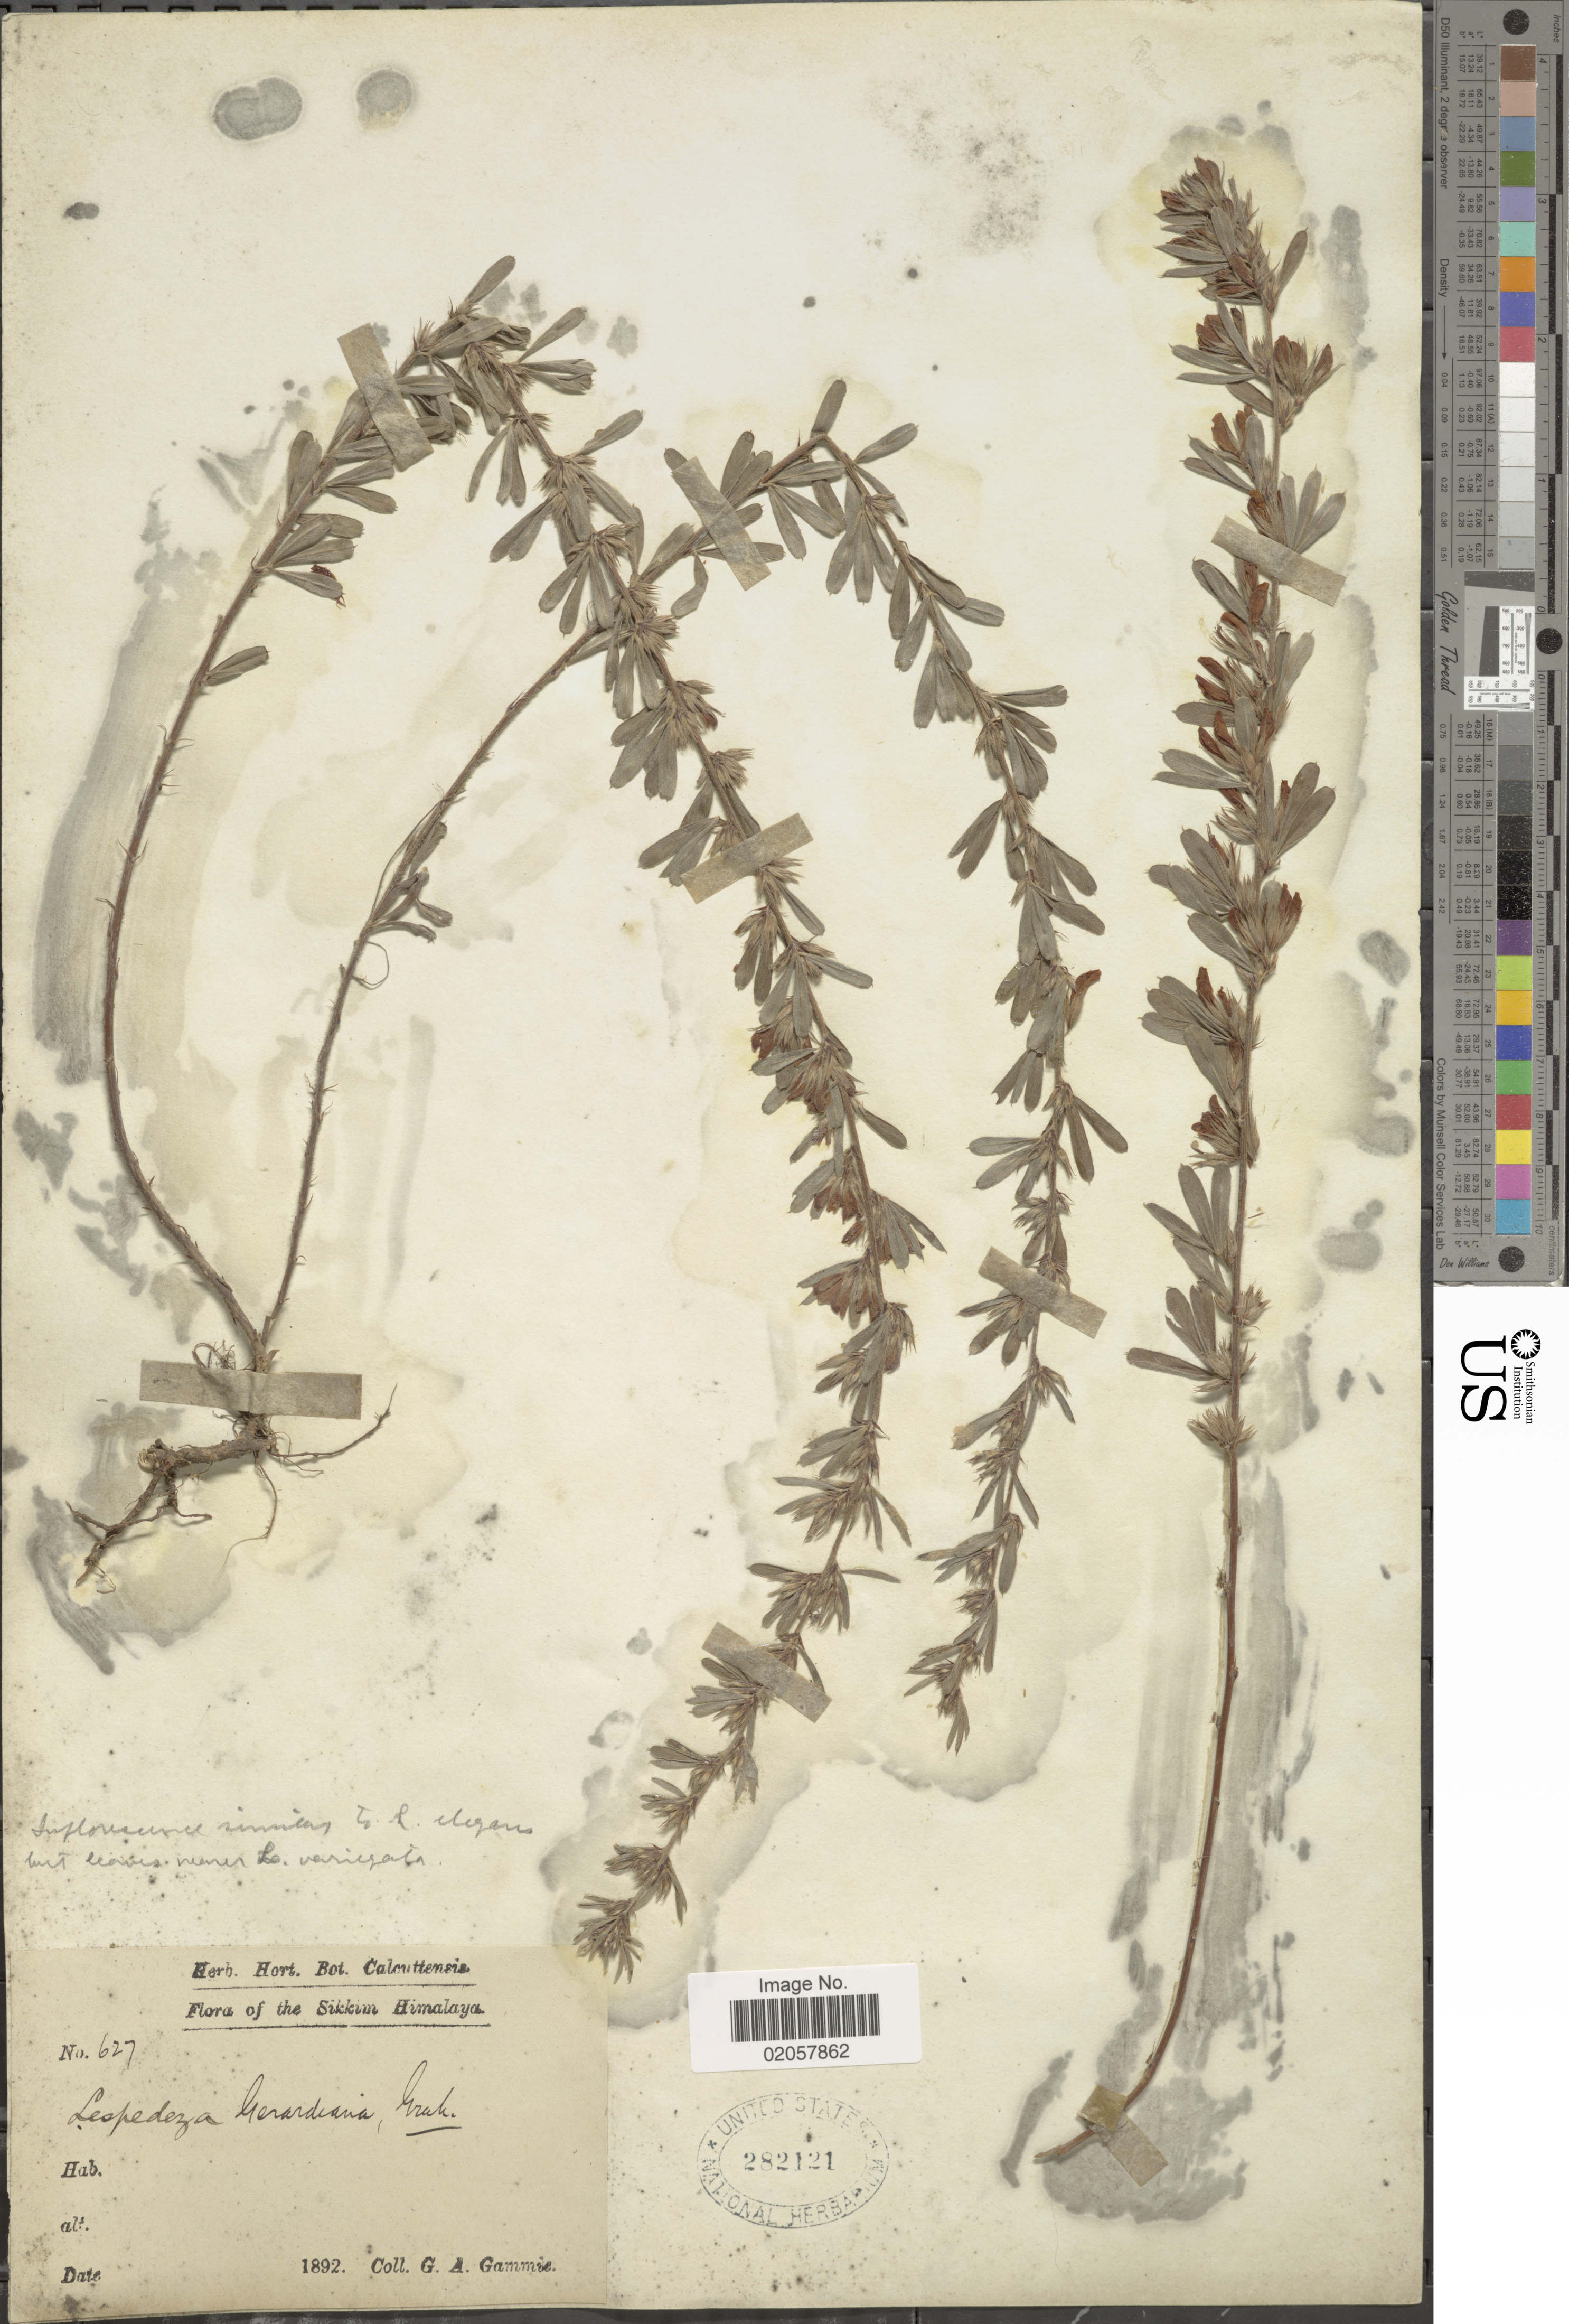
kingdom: Plantae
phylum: Tracheophyta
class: Magnoliopsida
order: Fabales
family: Fabaceae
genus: Lespedeza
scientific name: Lespedeza gerardiana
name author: Wall. ex Maxim.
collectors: G. Gammie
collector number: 627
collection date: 1892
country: India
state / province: Sikkim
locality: Sikkim Himalayas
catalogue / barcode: US 282121